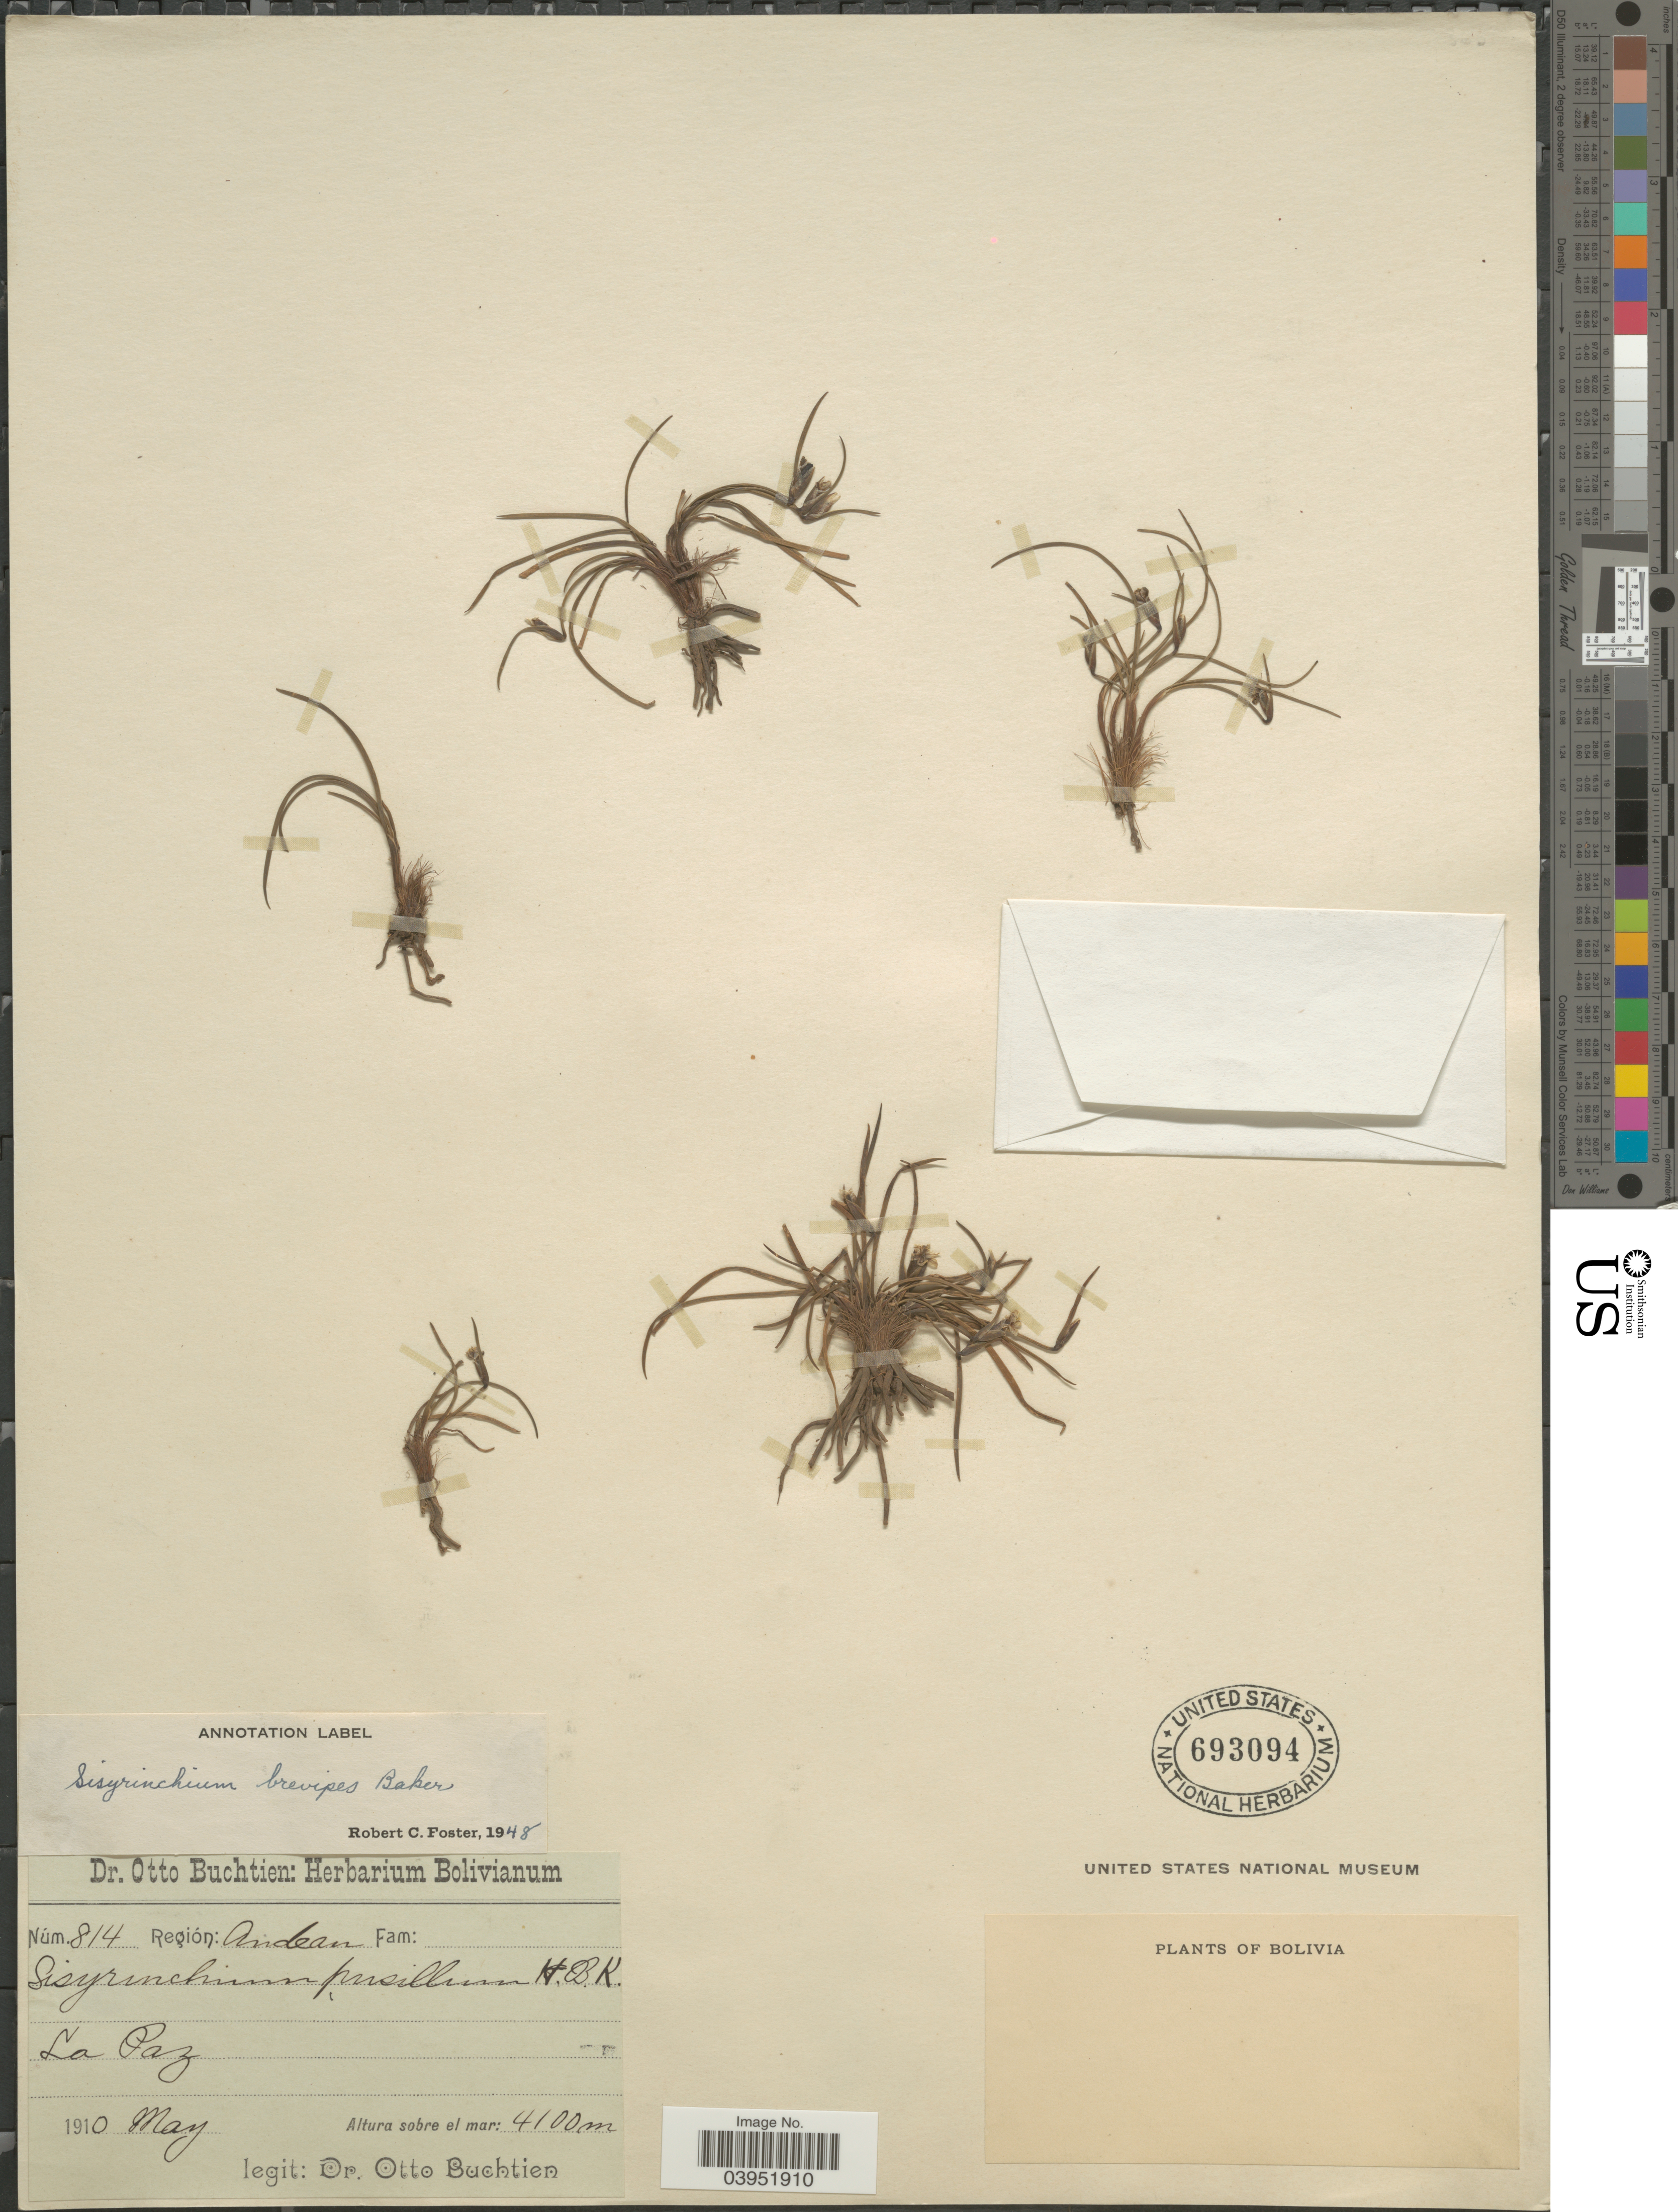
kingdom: Plantae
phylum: Tracheophyta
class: Liliopsida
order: Asparagales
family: Iridaceae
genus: Sisyrinchium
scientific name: Sisyrinchium azureum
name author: Phil.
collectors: O. Buchtien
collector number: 814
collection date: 1910-05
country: Bolivia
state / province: La Paz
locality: Región: Andean. La Paz.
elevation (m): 4100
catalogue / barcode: US 693094